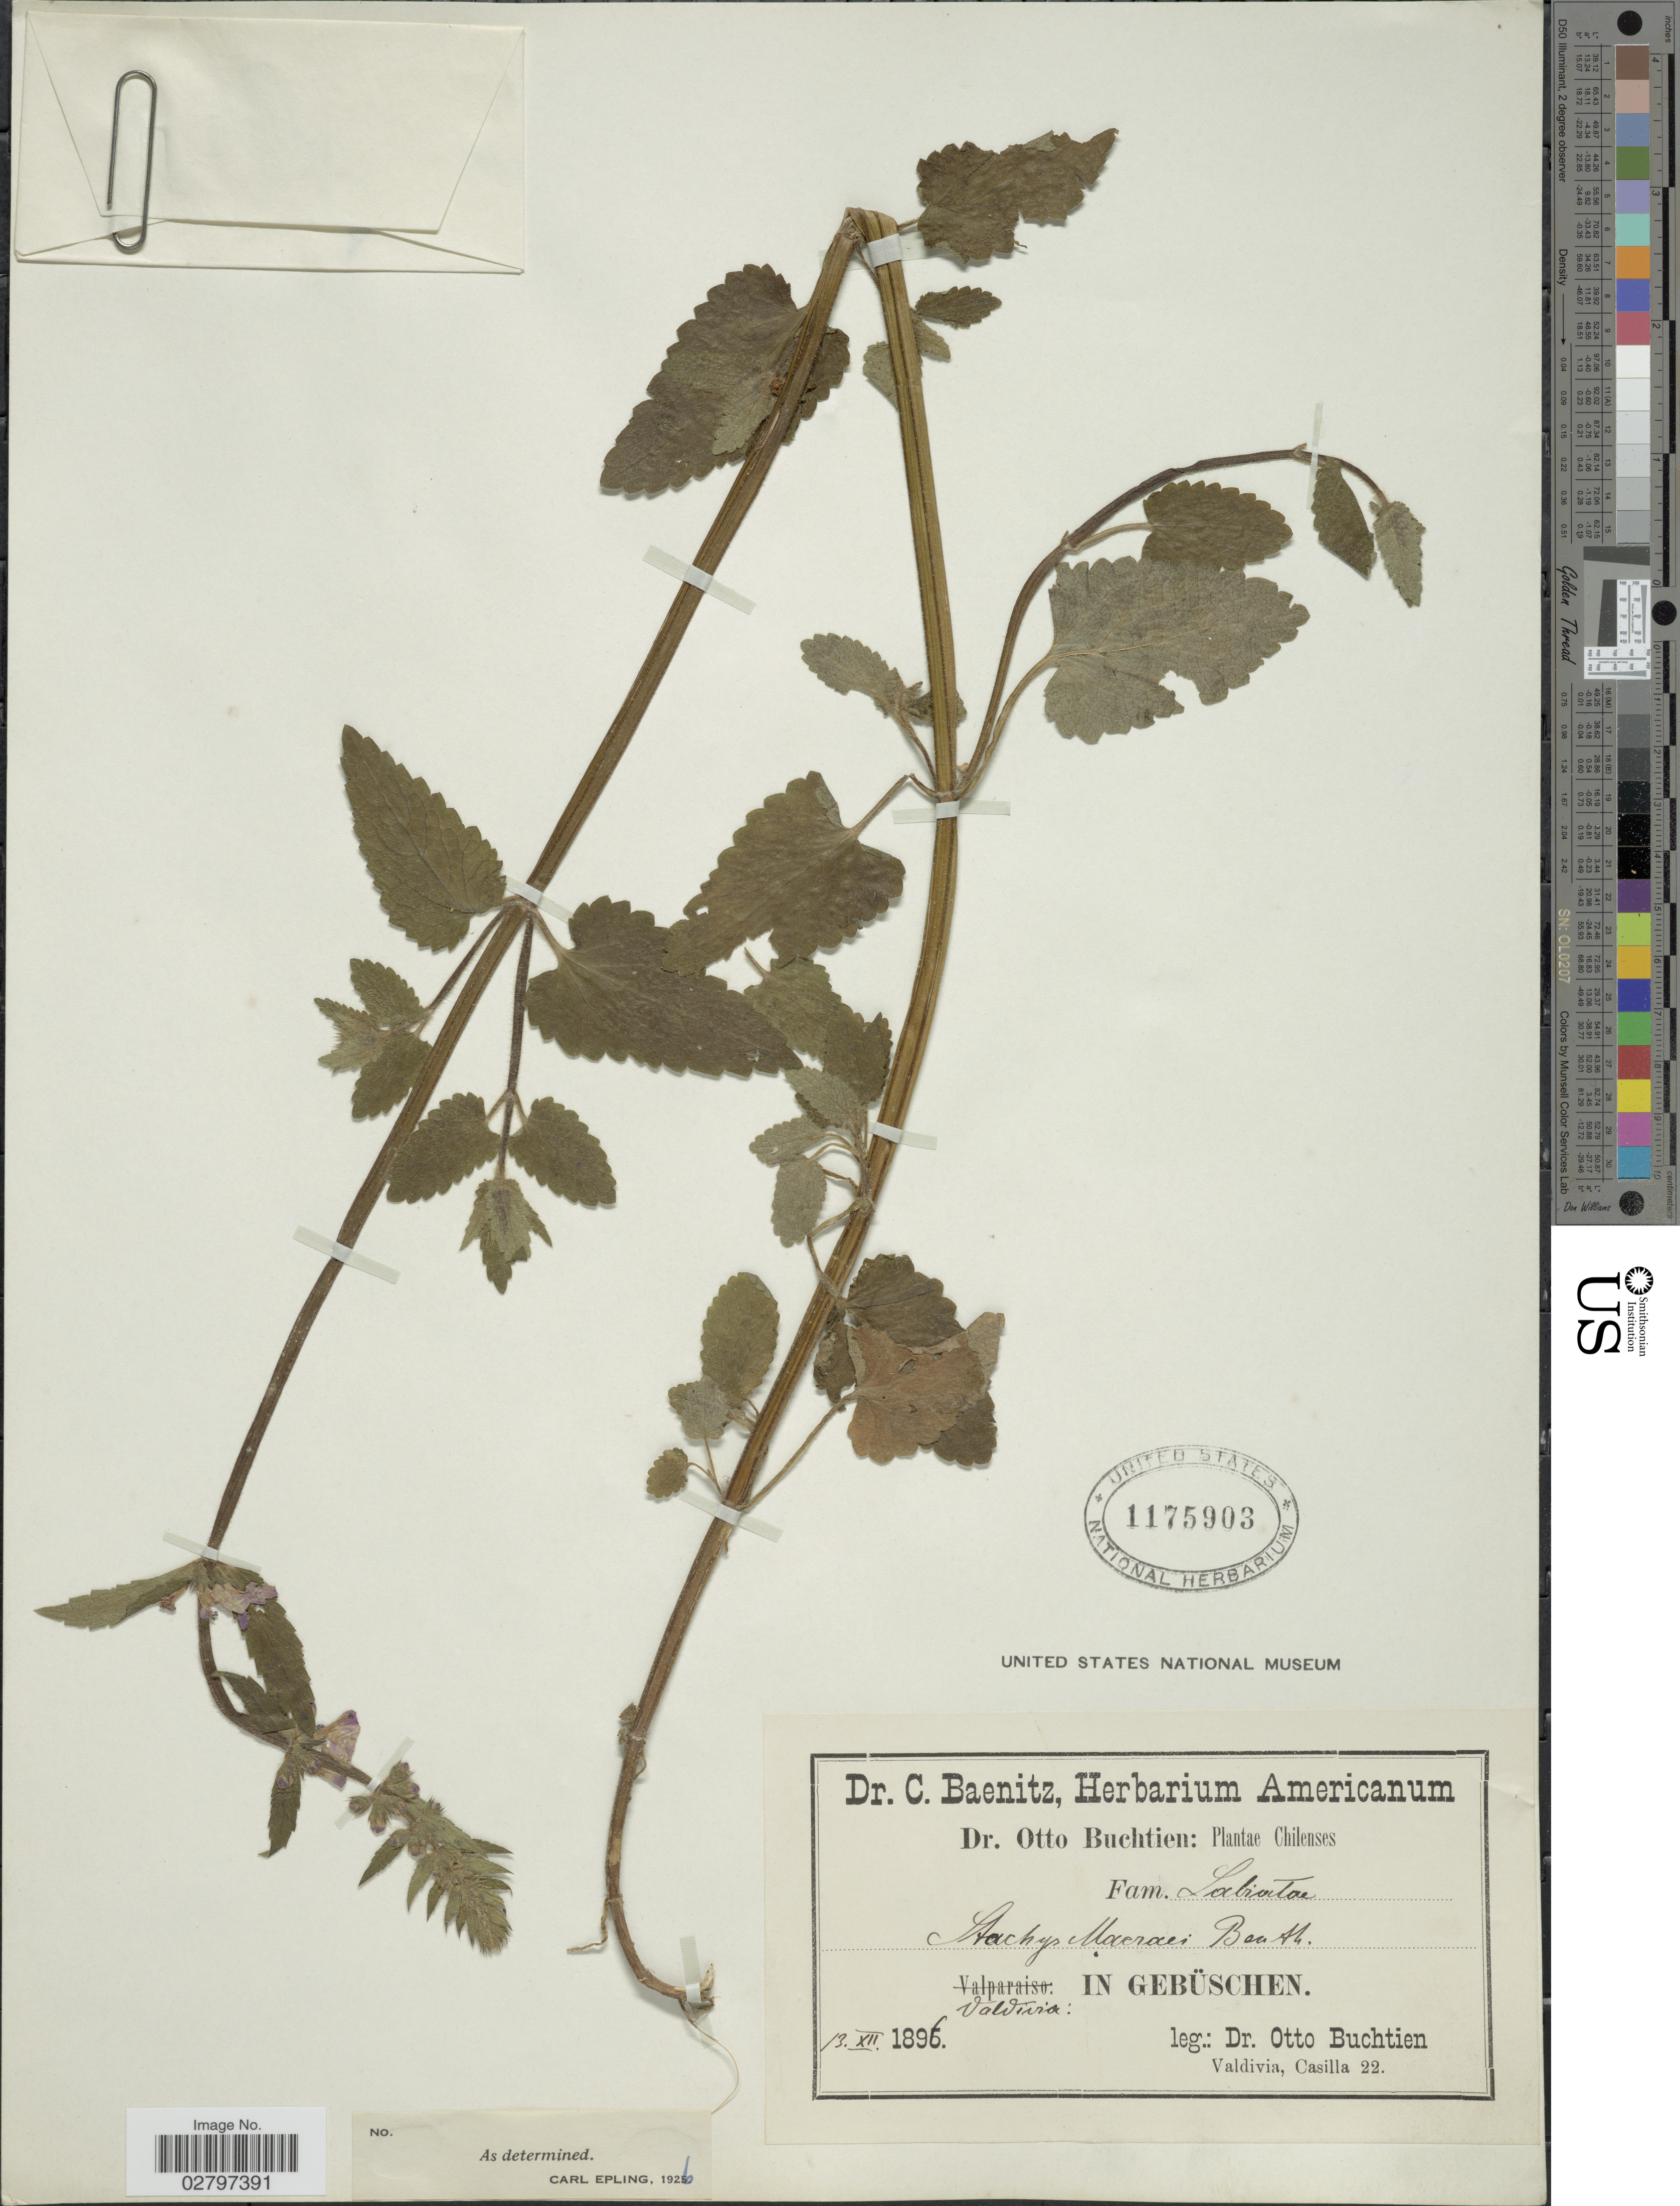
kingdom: Plantae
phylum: Tracheophyta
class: Magnoliopsida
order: Lamiales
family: Lamiaceae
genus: Stachys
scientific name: Stachys macraei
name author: Benth.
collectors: O. Buchtien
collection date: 1896-12-13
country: Chile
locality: Valdivia: in Gebüschen.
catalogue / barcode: US 1175903